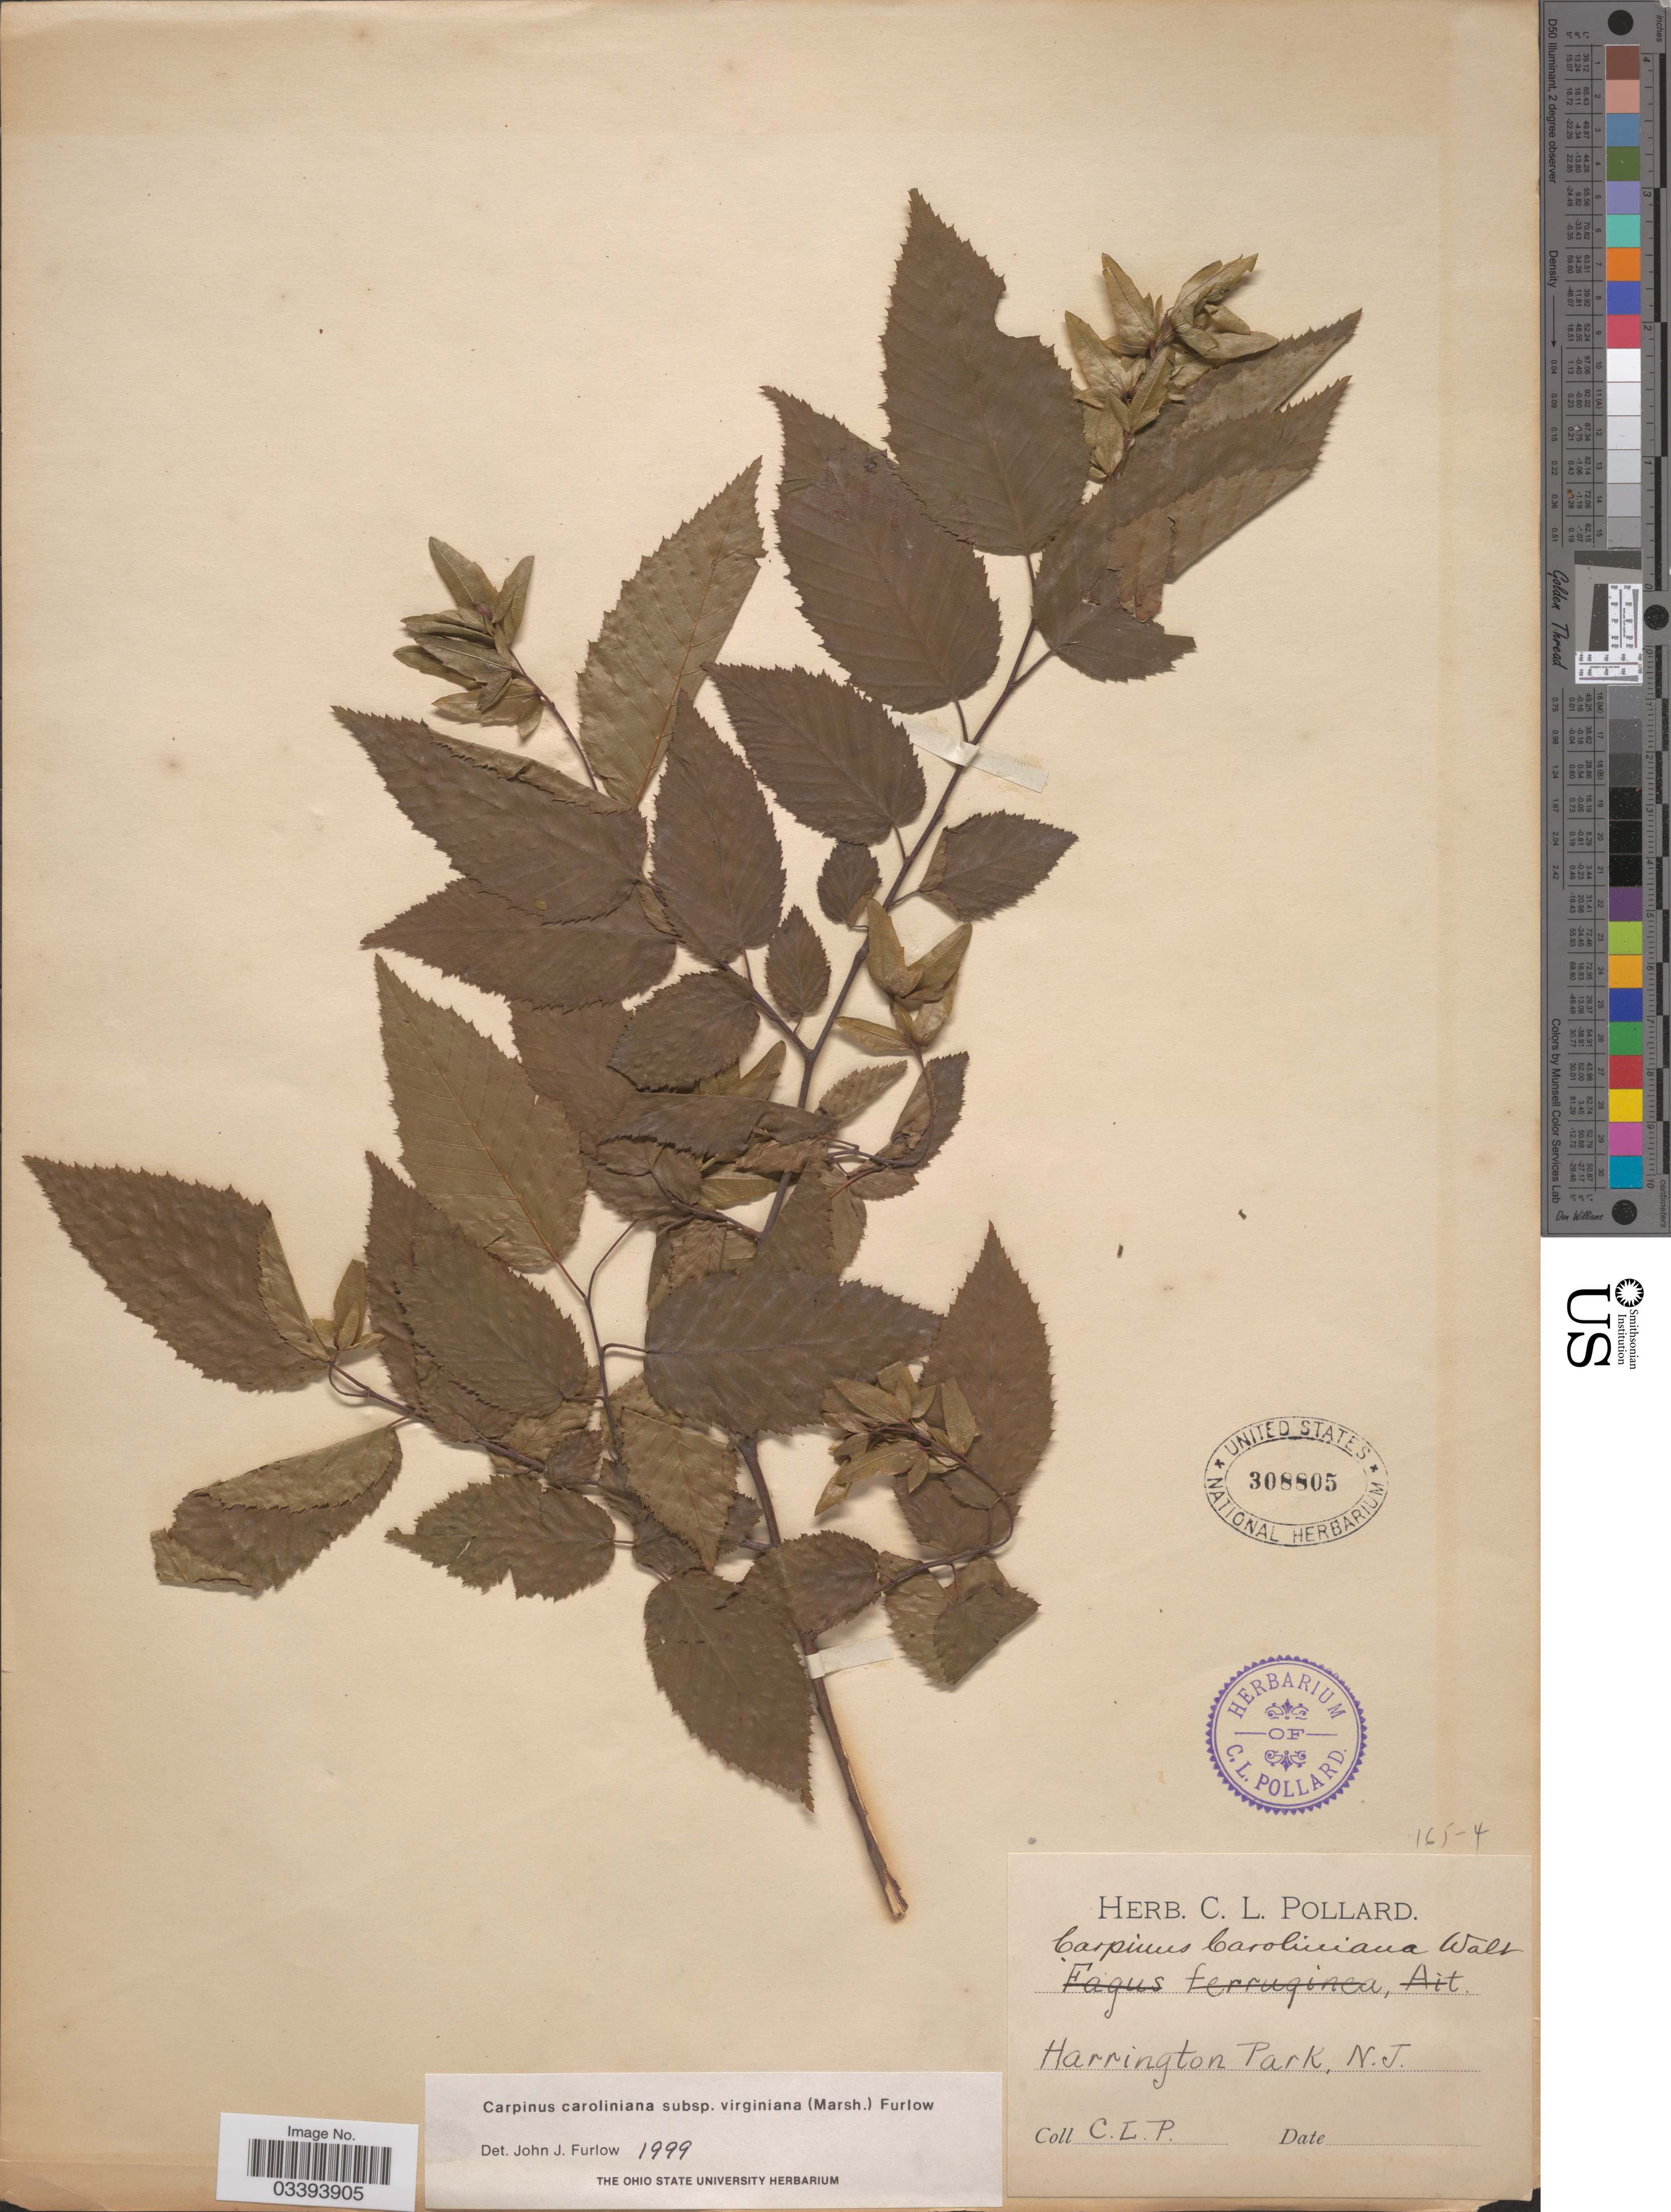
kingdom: Plantae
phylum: Tracheophyta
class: Magnoliopsida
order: Fagales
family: Betulaceae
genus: Carpinus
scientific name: Carpinus caroliniana subsp. virginiana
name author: (Marshall) Furlow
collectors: C. L. Pollard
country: United States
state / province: New Jersey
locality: Harrington Park.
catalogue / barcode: US 308805